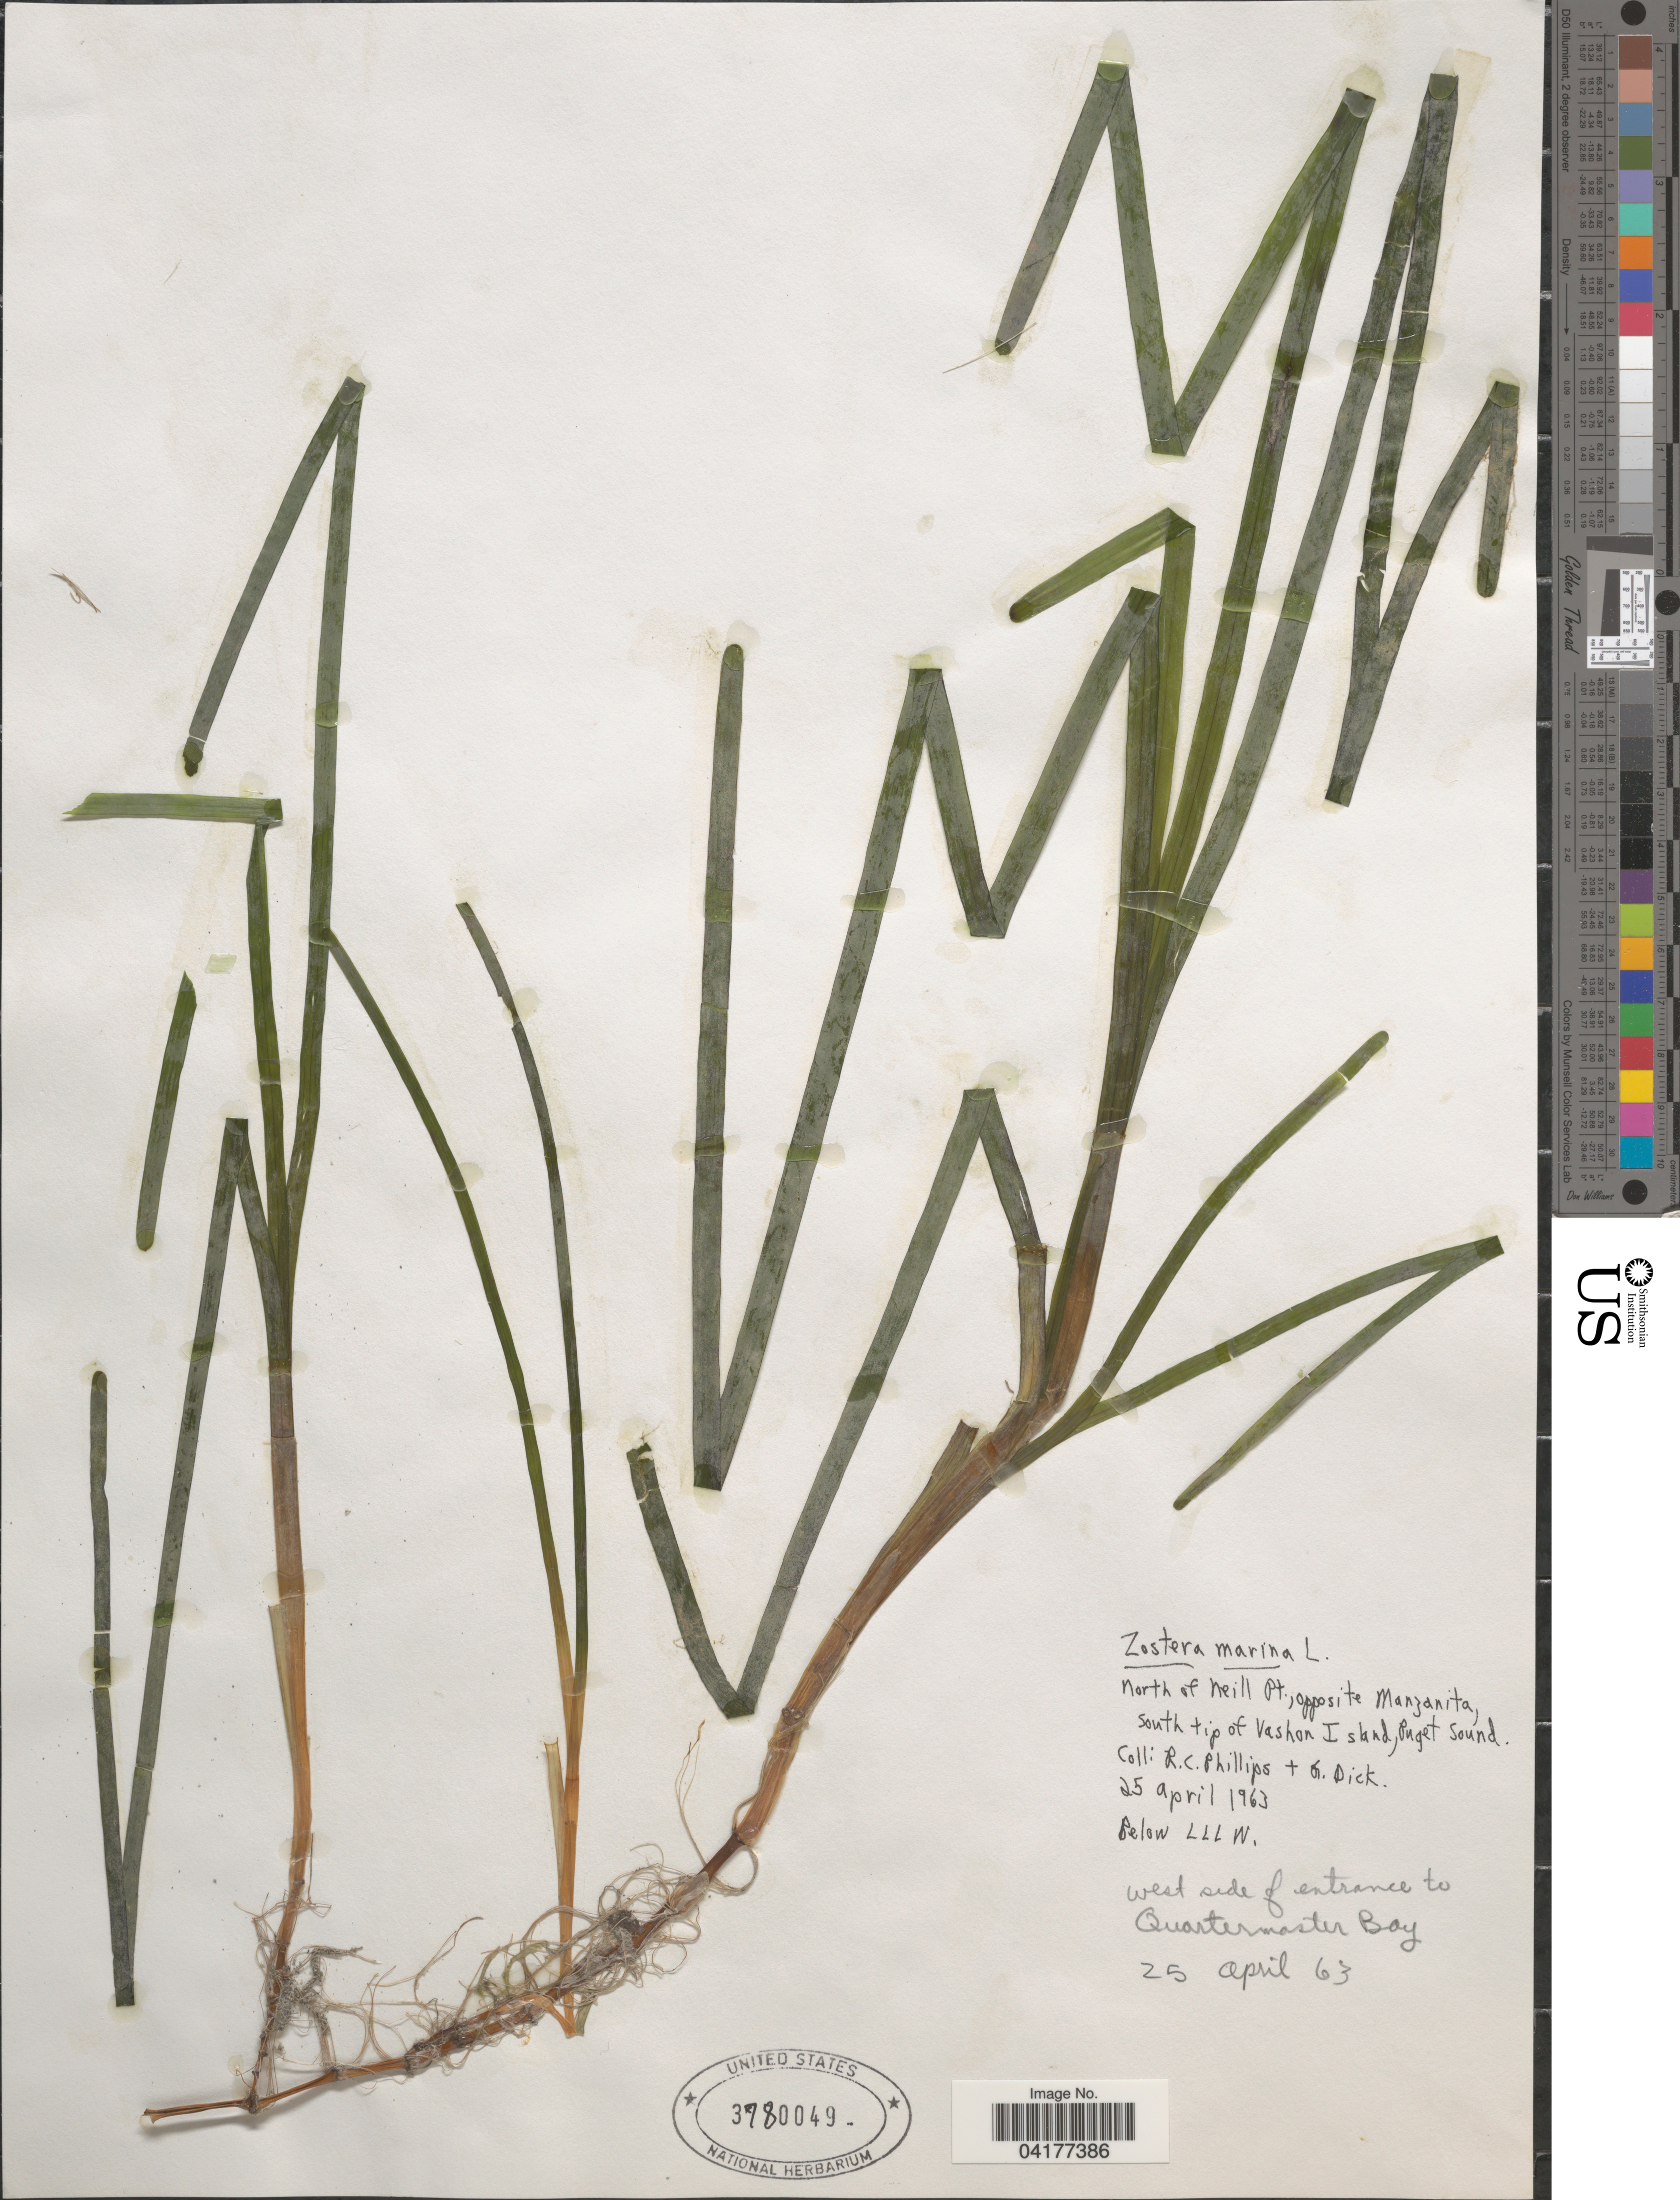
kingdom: Plantae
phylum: Tracheophyta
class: Liliopsida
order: Alismatales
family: Zosteraceae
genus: Zostera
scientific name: Zostera marina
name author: L.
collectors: R. C. Phillips & G. Dick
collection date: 1963-04-25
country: United States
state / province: Washington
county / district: King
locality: North of Neill Pt., opposite Manzanita, south tip of Vashon Island, Puget Sound. Below LLLW. West side of entrance to Quartermaster Bay.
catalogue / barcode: US 3780049